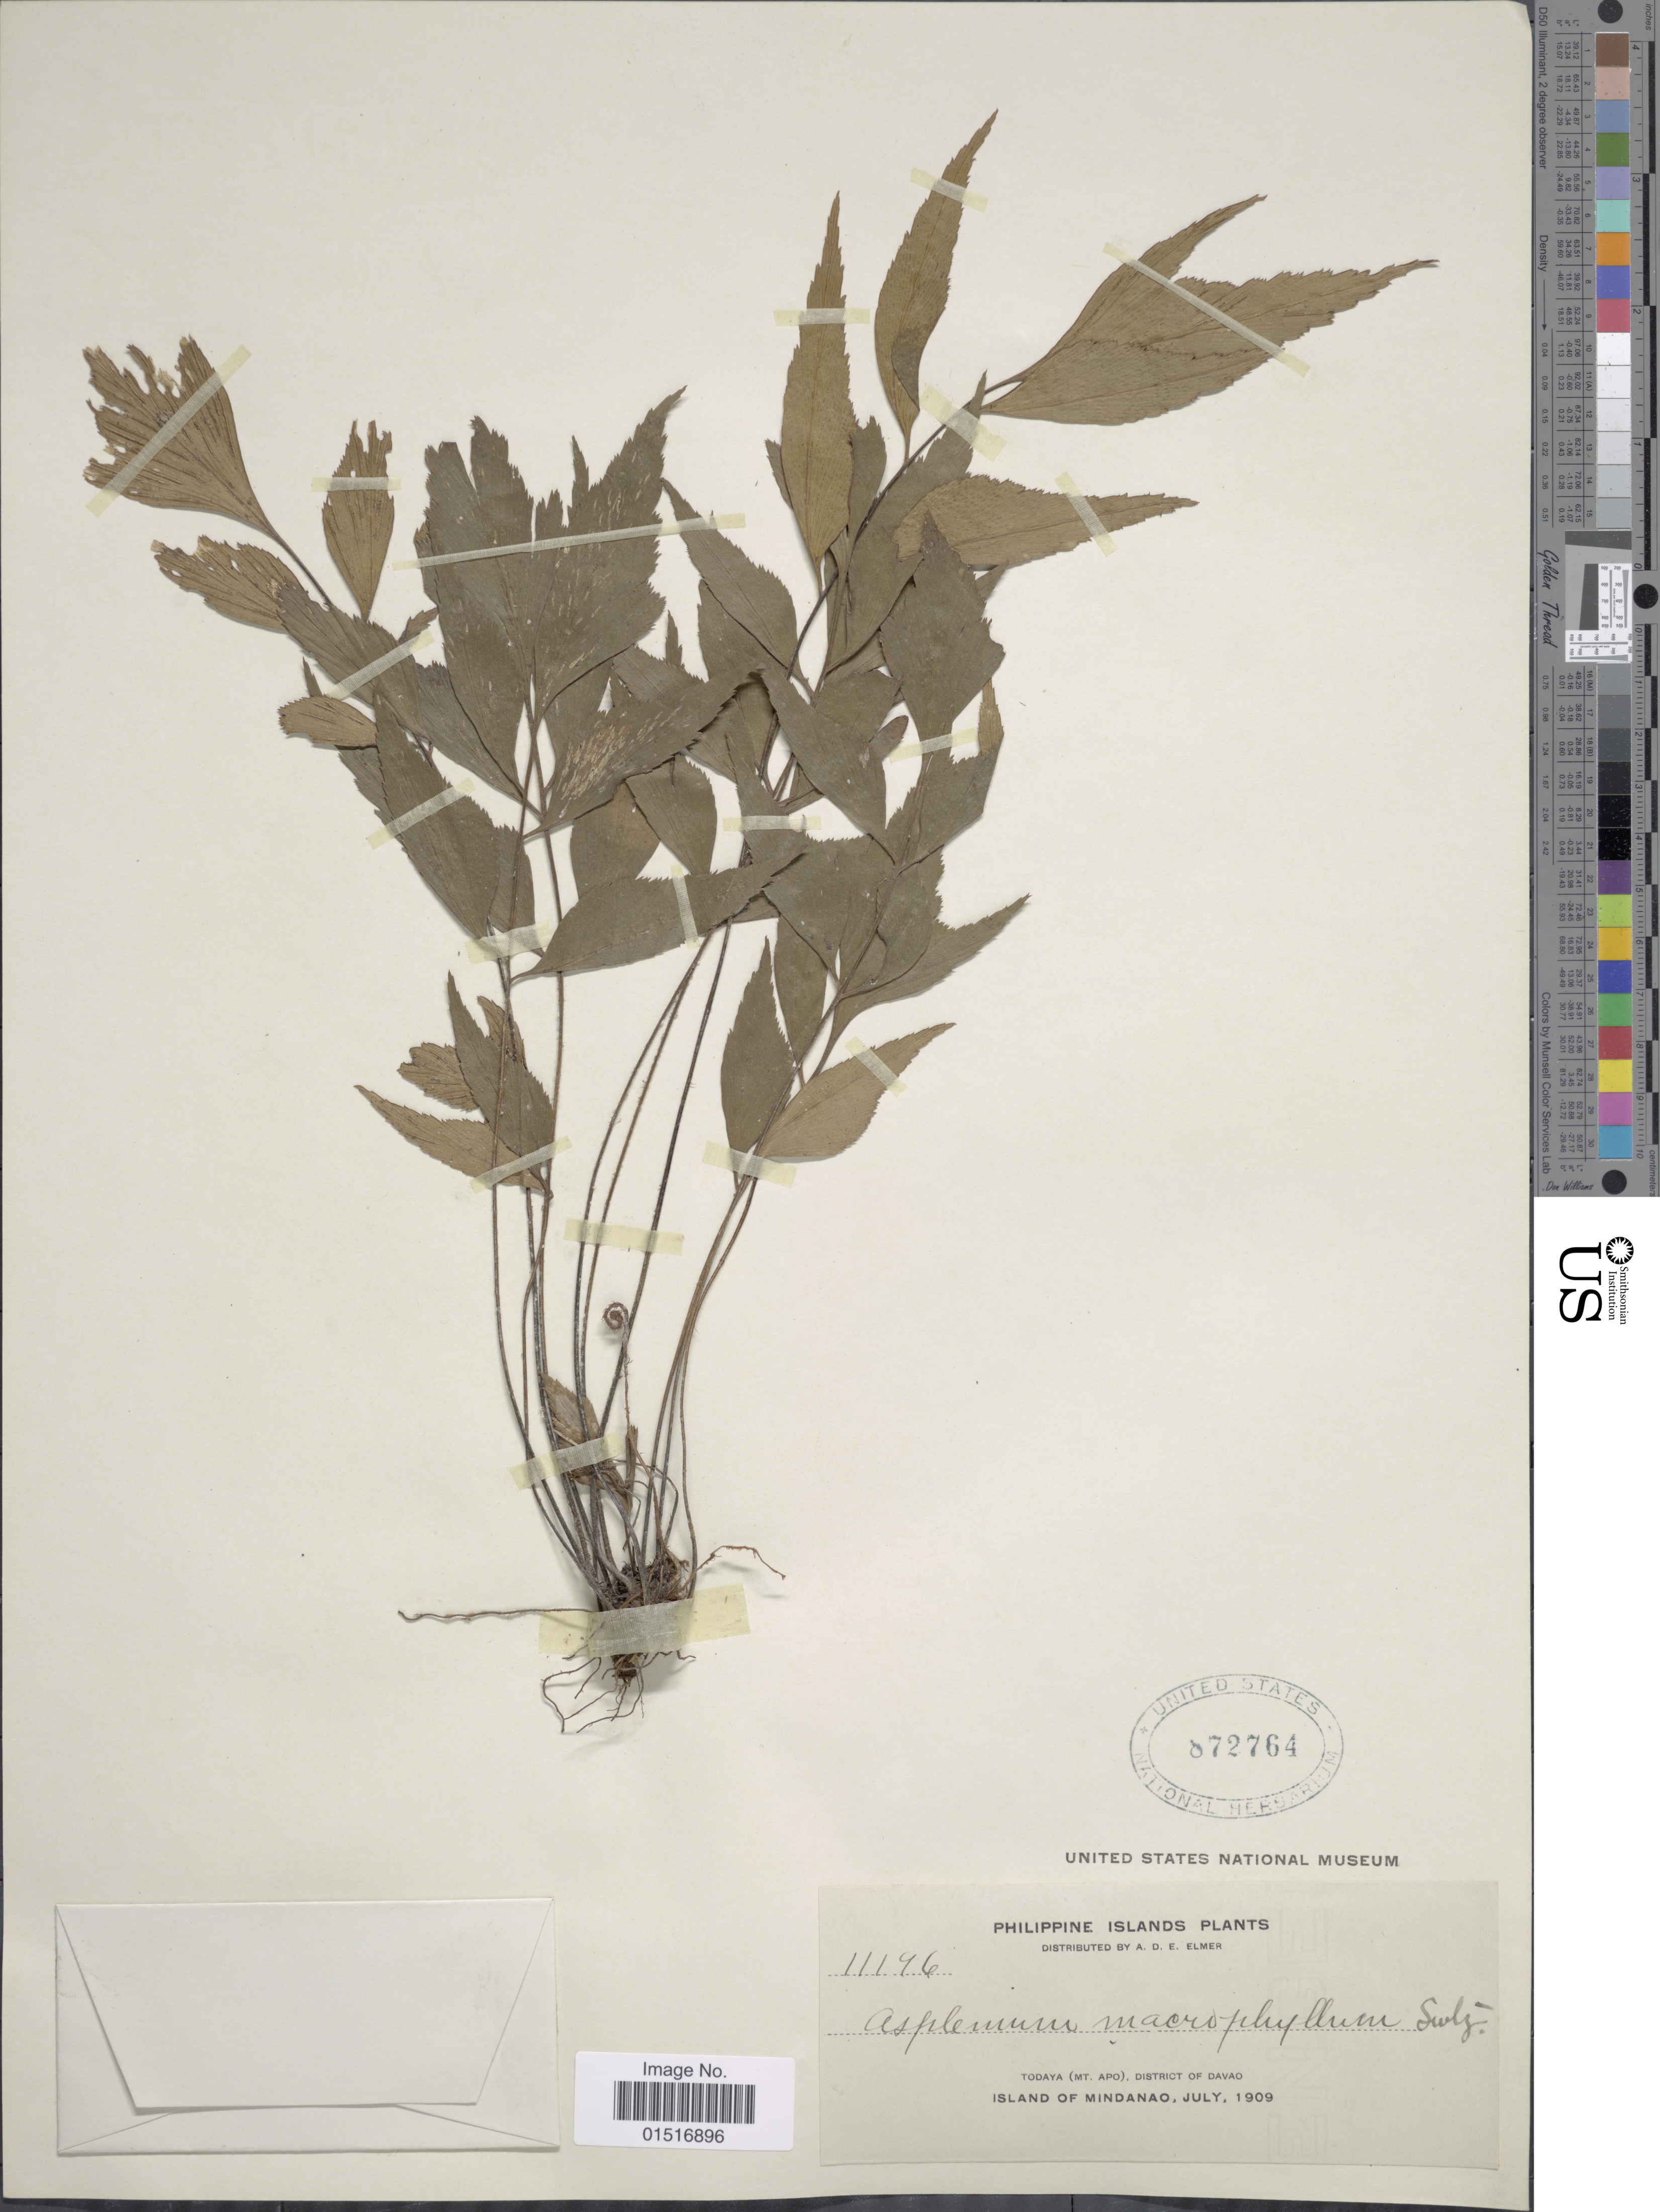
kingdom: Plantae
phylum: Tracheophyta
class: Polypodiopsida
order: Polypodiales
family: Aspleniaceae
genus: Asplenium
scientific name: Asplenium polyodon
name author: G. Forst.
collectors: A. D. E. Elmer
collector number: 11146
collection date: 1909-07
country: Philippines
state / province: Davao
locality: Todaya (Mt. Apo), island of Mindanao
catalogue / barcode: US 872764